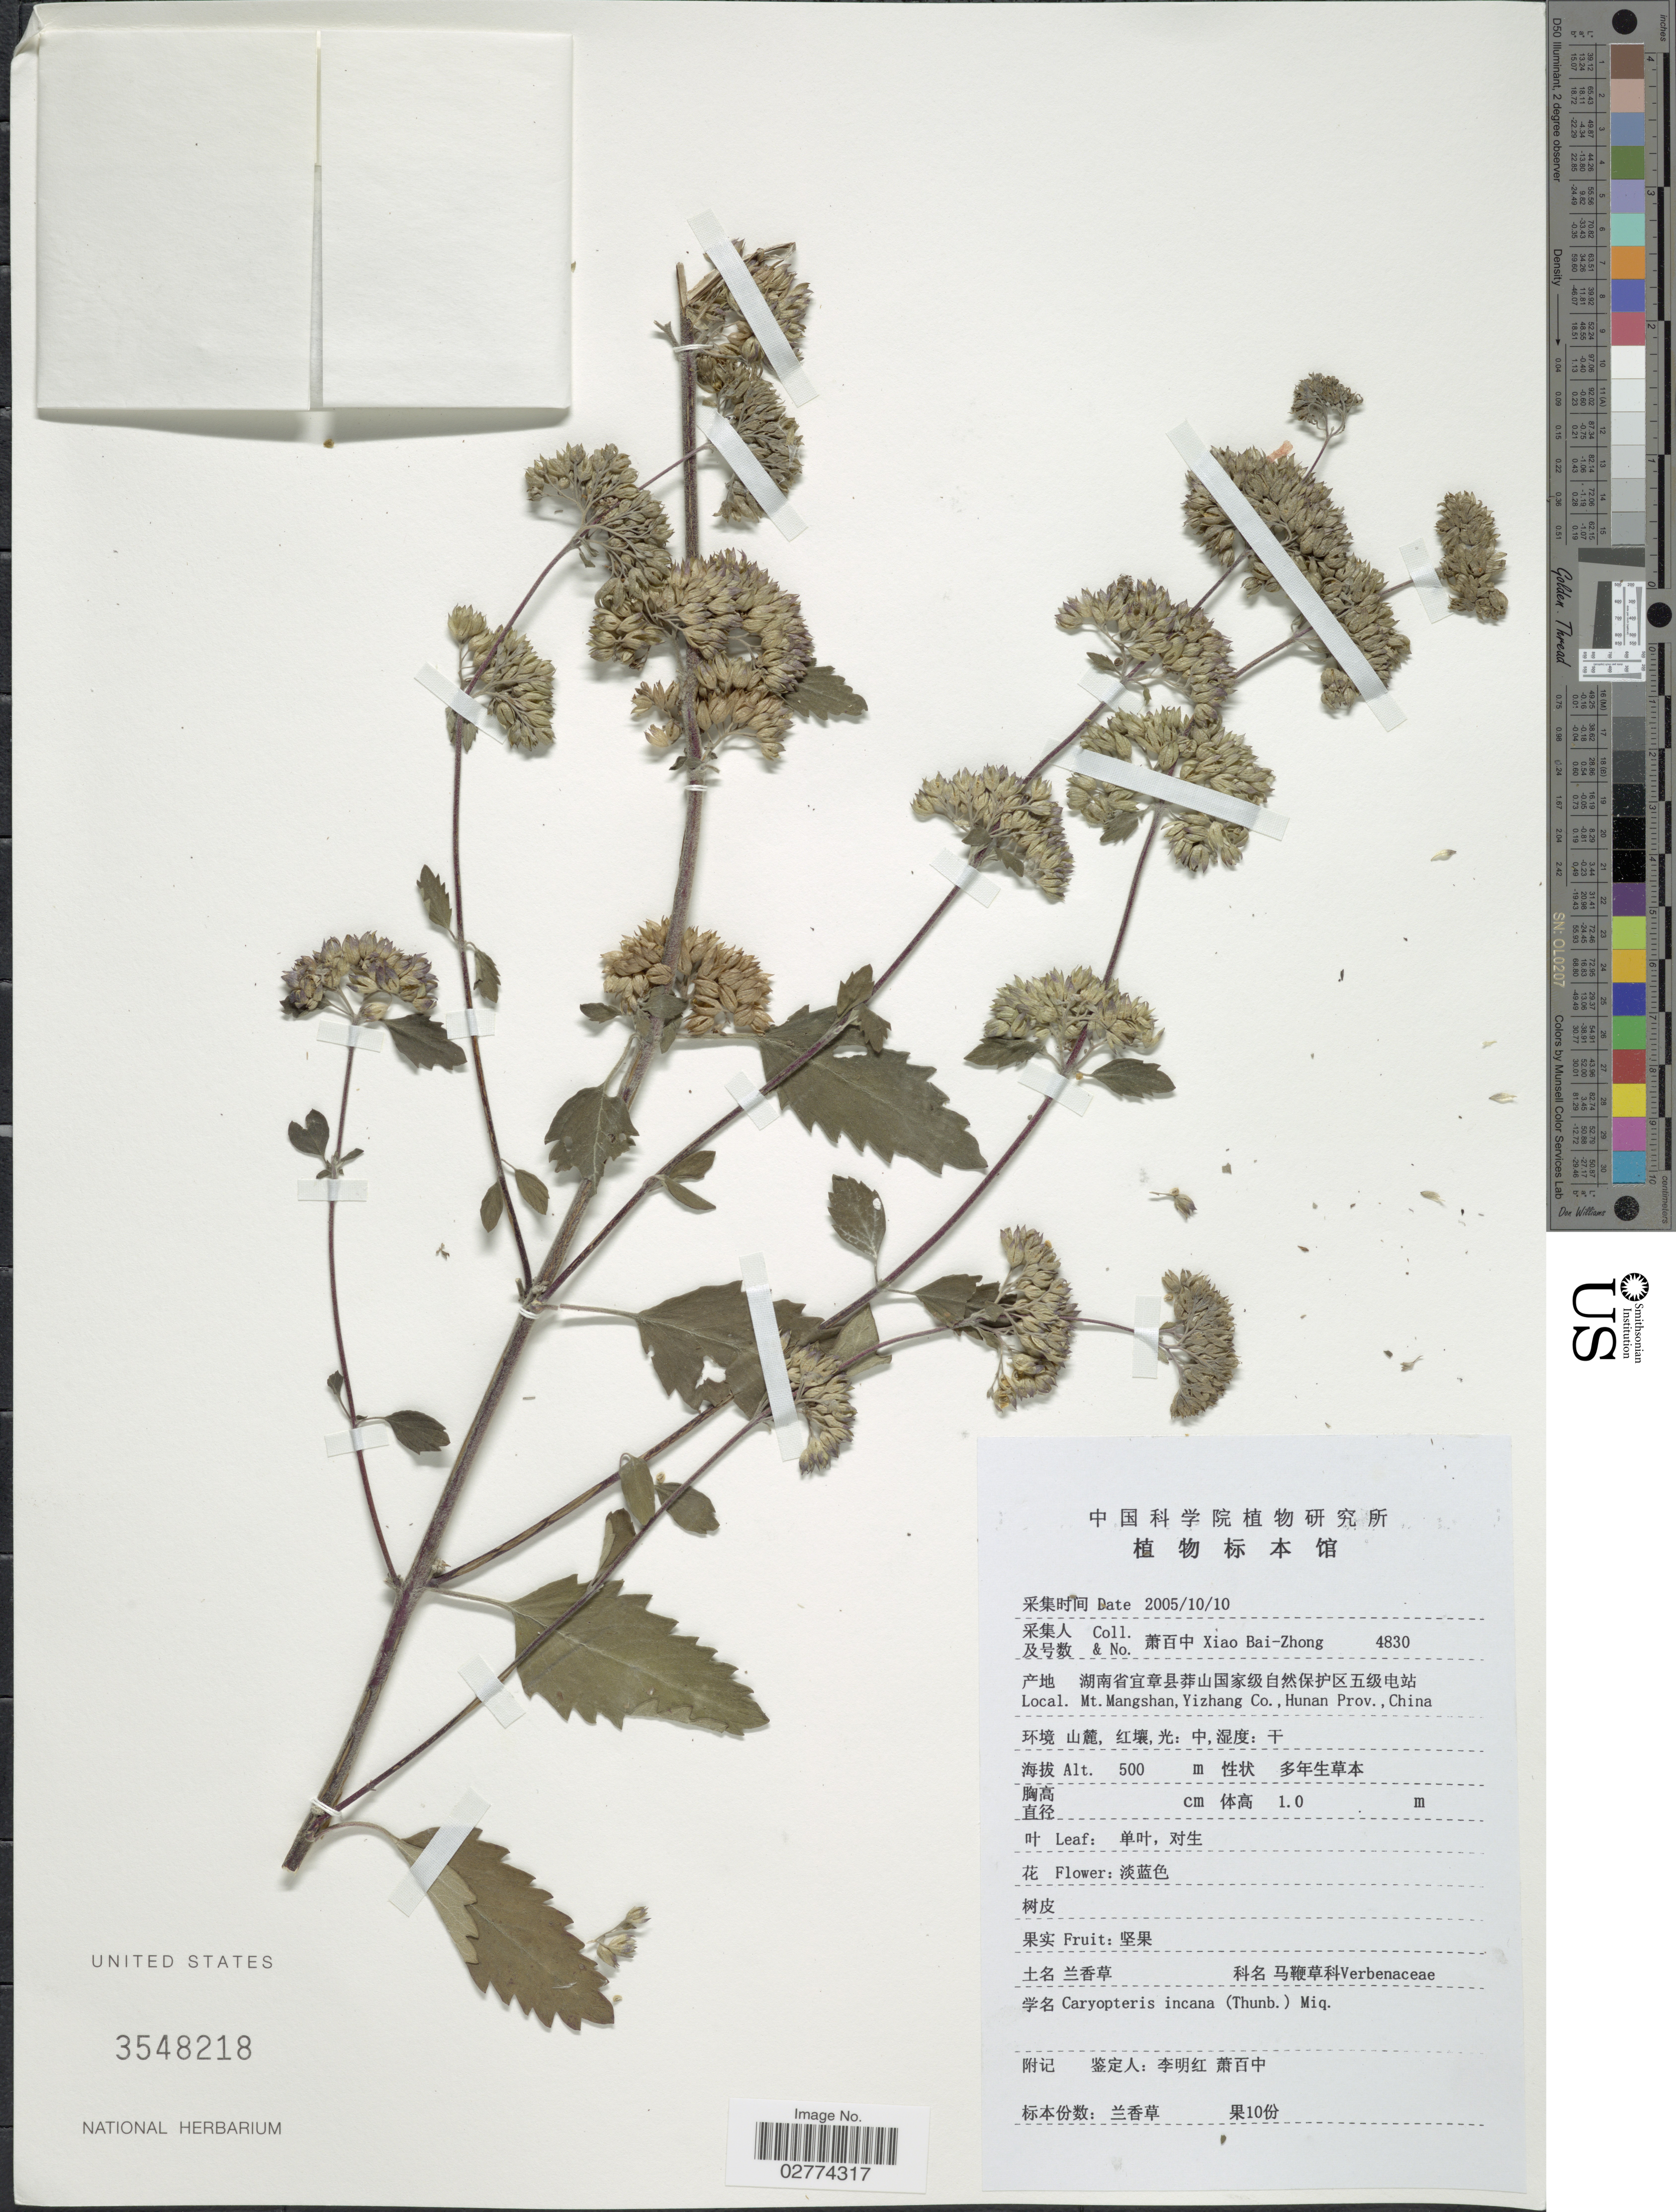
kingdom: Plantae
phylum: Tracheophyta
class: Magnoliopsida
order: Lamiales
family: Lamiaceae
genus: Caryopteris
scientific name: Caryopteris incana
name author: (Thunb. ex Houtt.) Miq.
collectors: B. Z. Xiao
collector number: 4830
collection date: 2005-10-10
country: China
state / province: Hunan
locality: Mt. Mangshan, Yizhang Co.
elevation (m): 500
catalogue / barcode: US 3548218